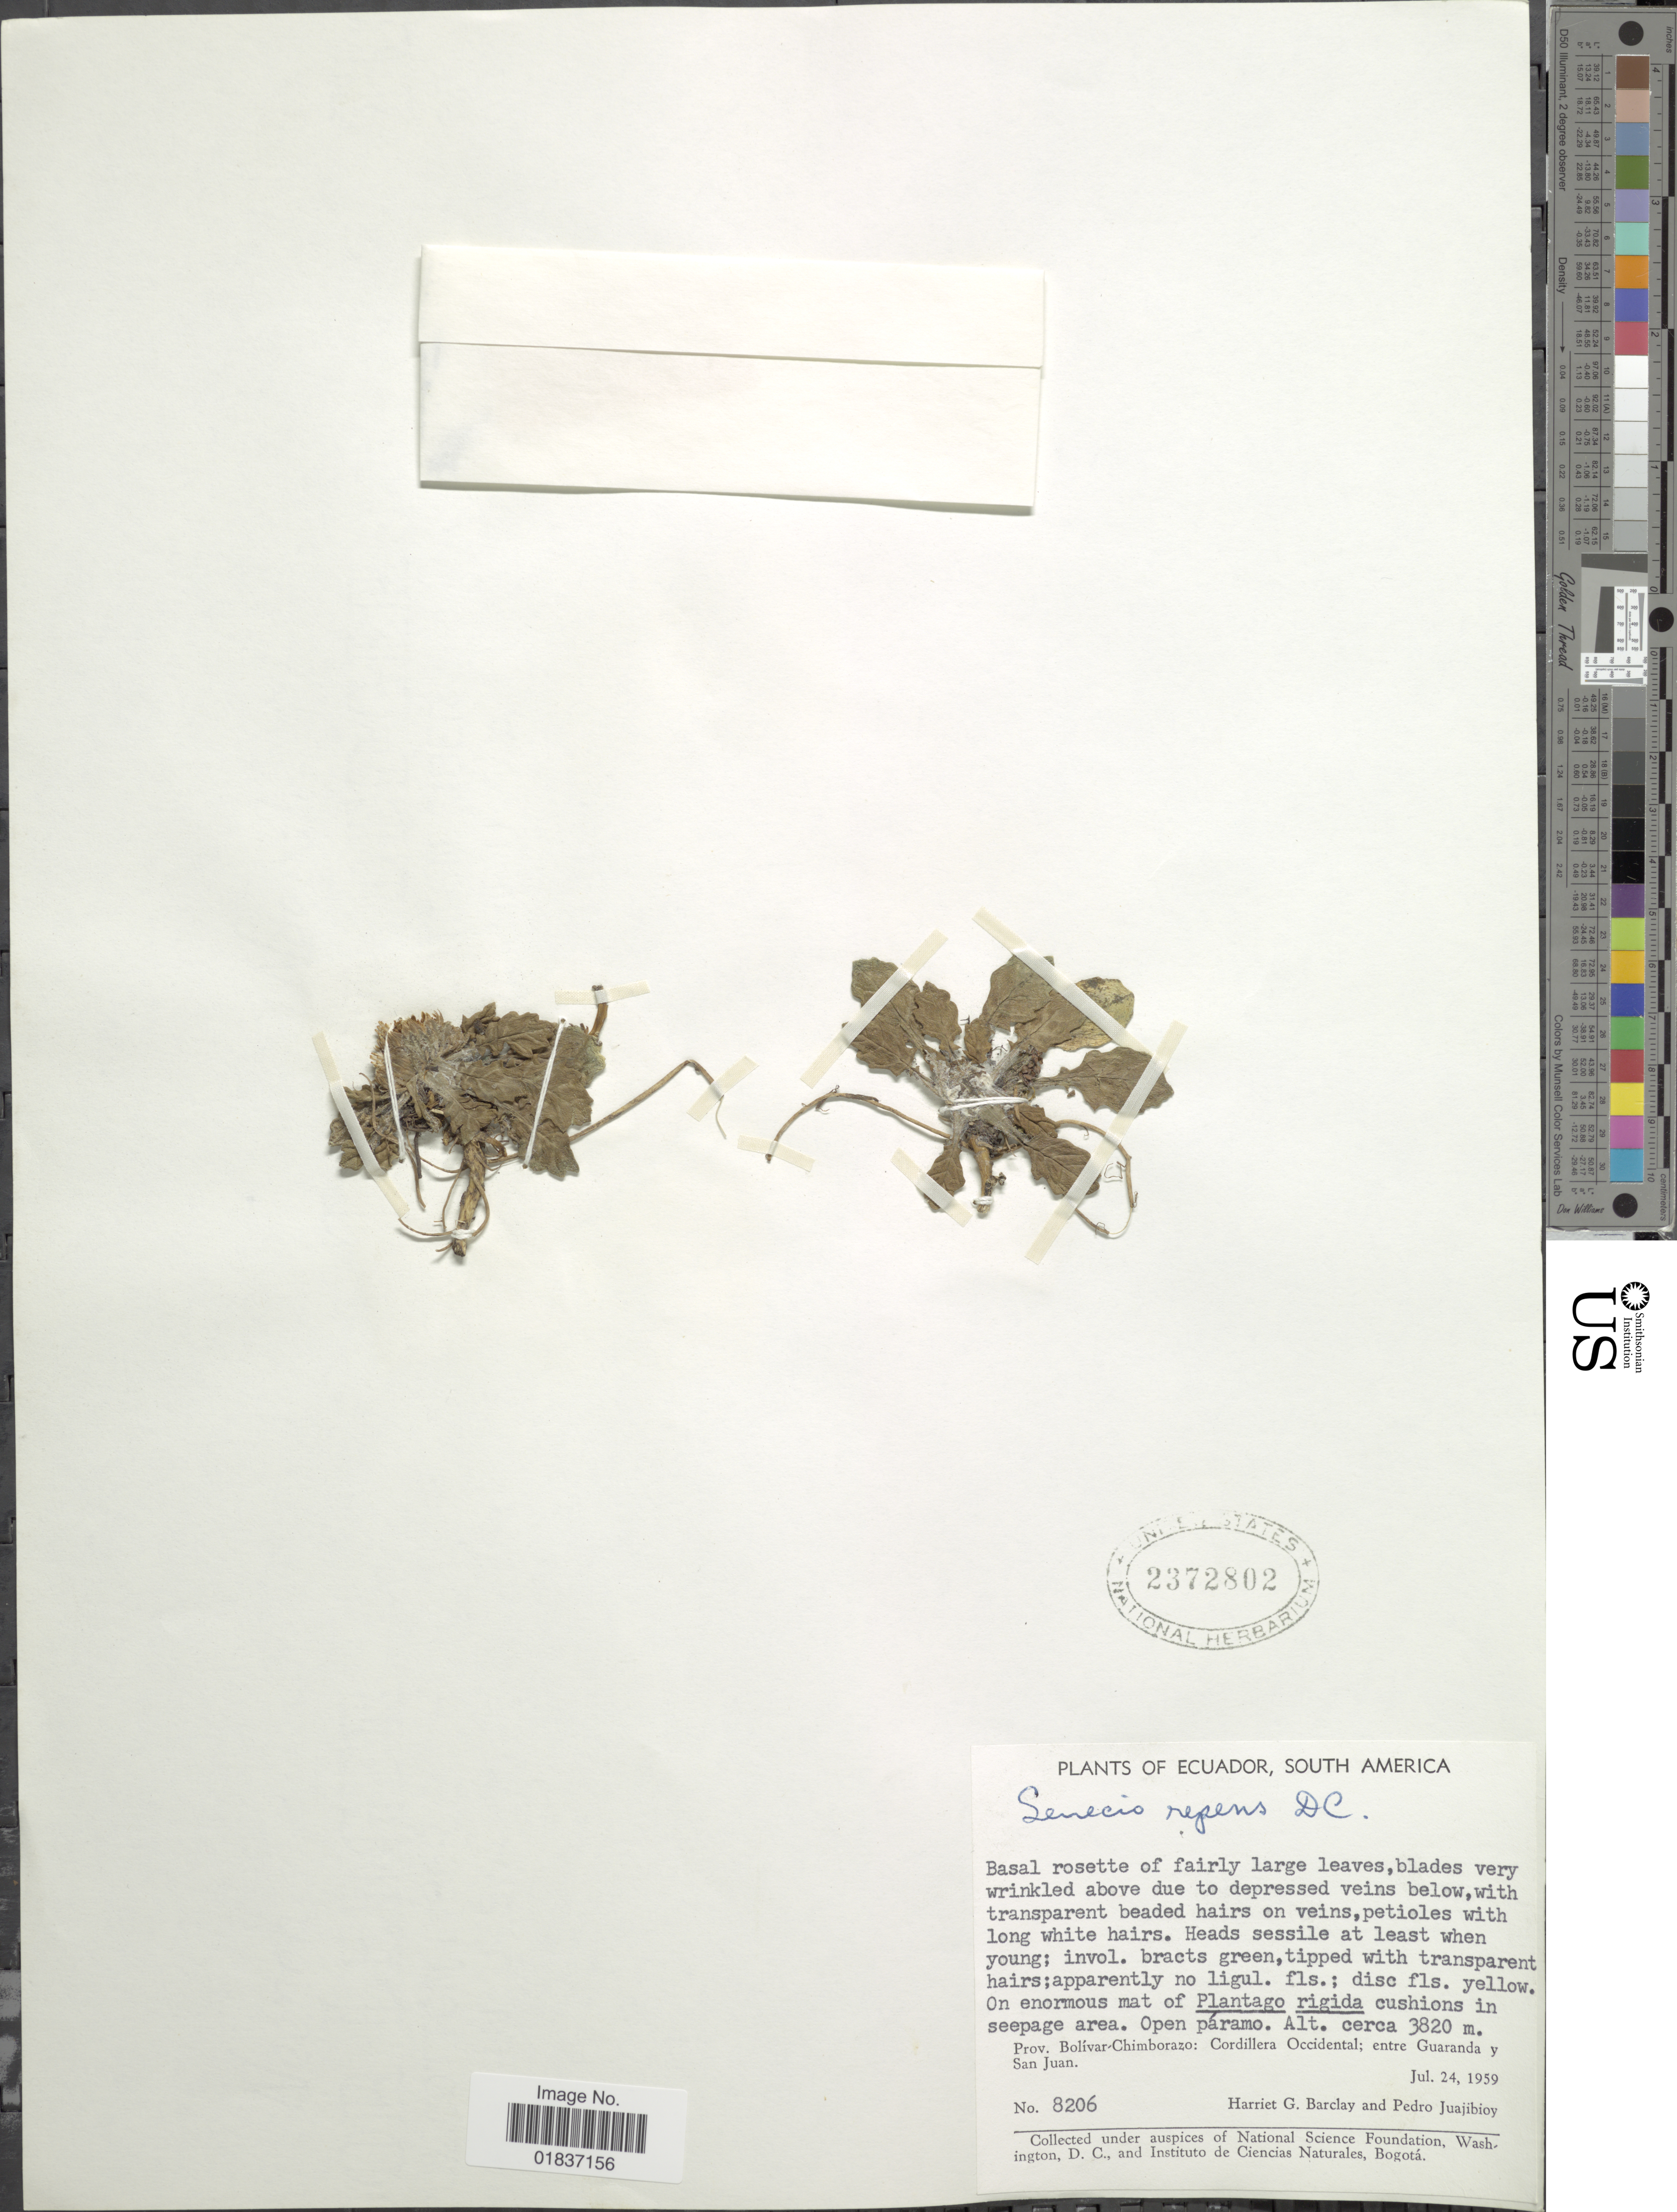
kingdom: Plantae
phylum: Tracheophyta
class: Magnoliopsida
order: Asterales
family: Asteraceae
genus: Senecio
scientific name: Senecio rhizocephalus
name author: Turcz.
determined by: Salomon, Luciana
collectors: H. G. Barclay & P. Juajibioy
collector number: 8206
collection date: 1959-07-24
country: Ecuador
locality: Prov. Bolivar-Chimborazo: Cordillera Occidental; entre Guaranda y San Juan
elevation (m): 3820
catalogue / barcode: US 2372802